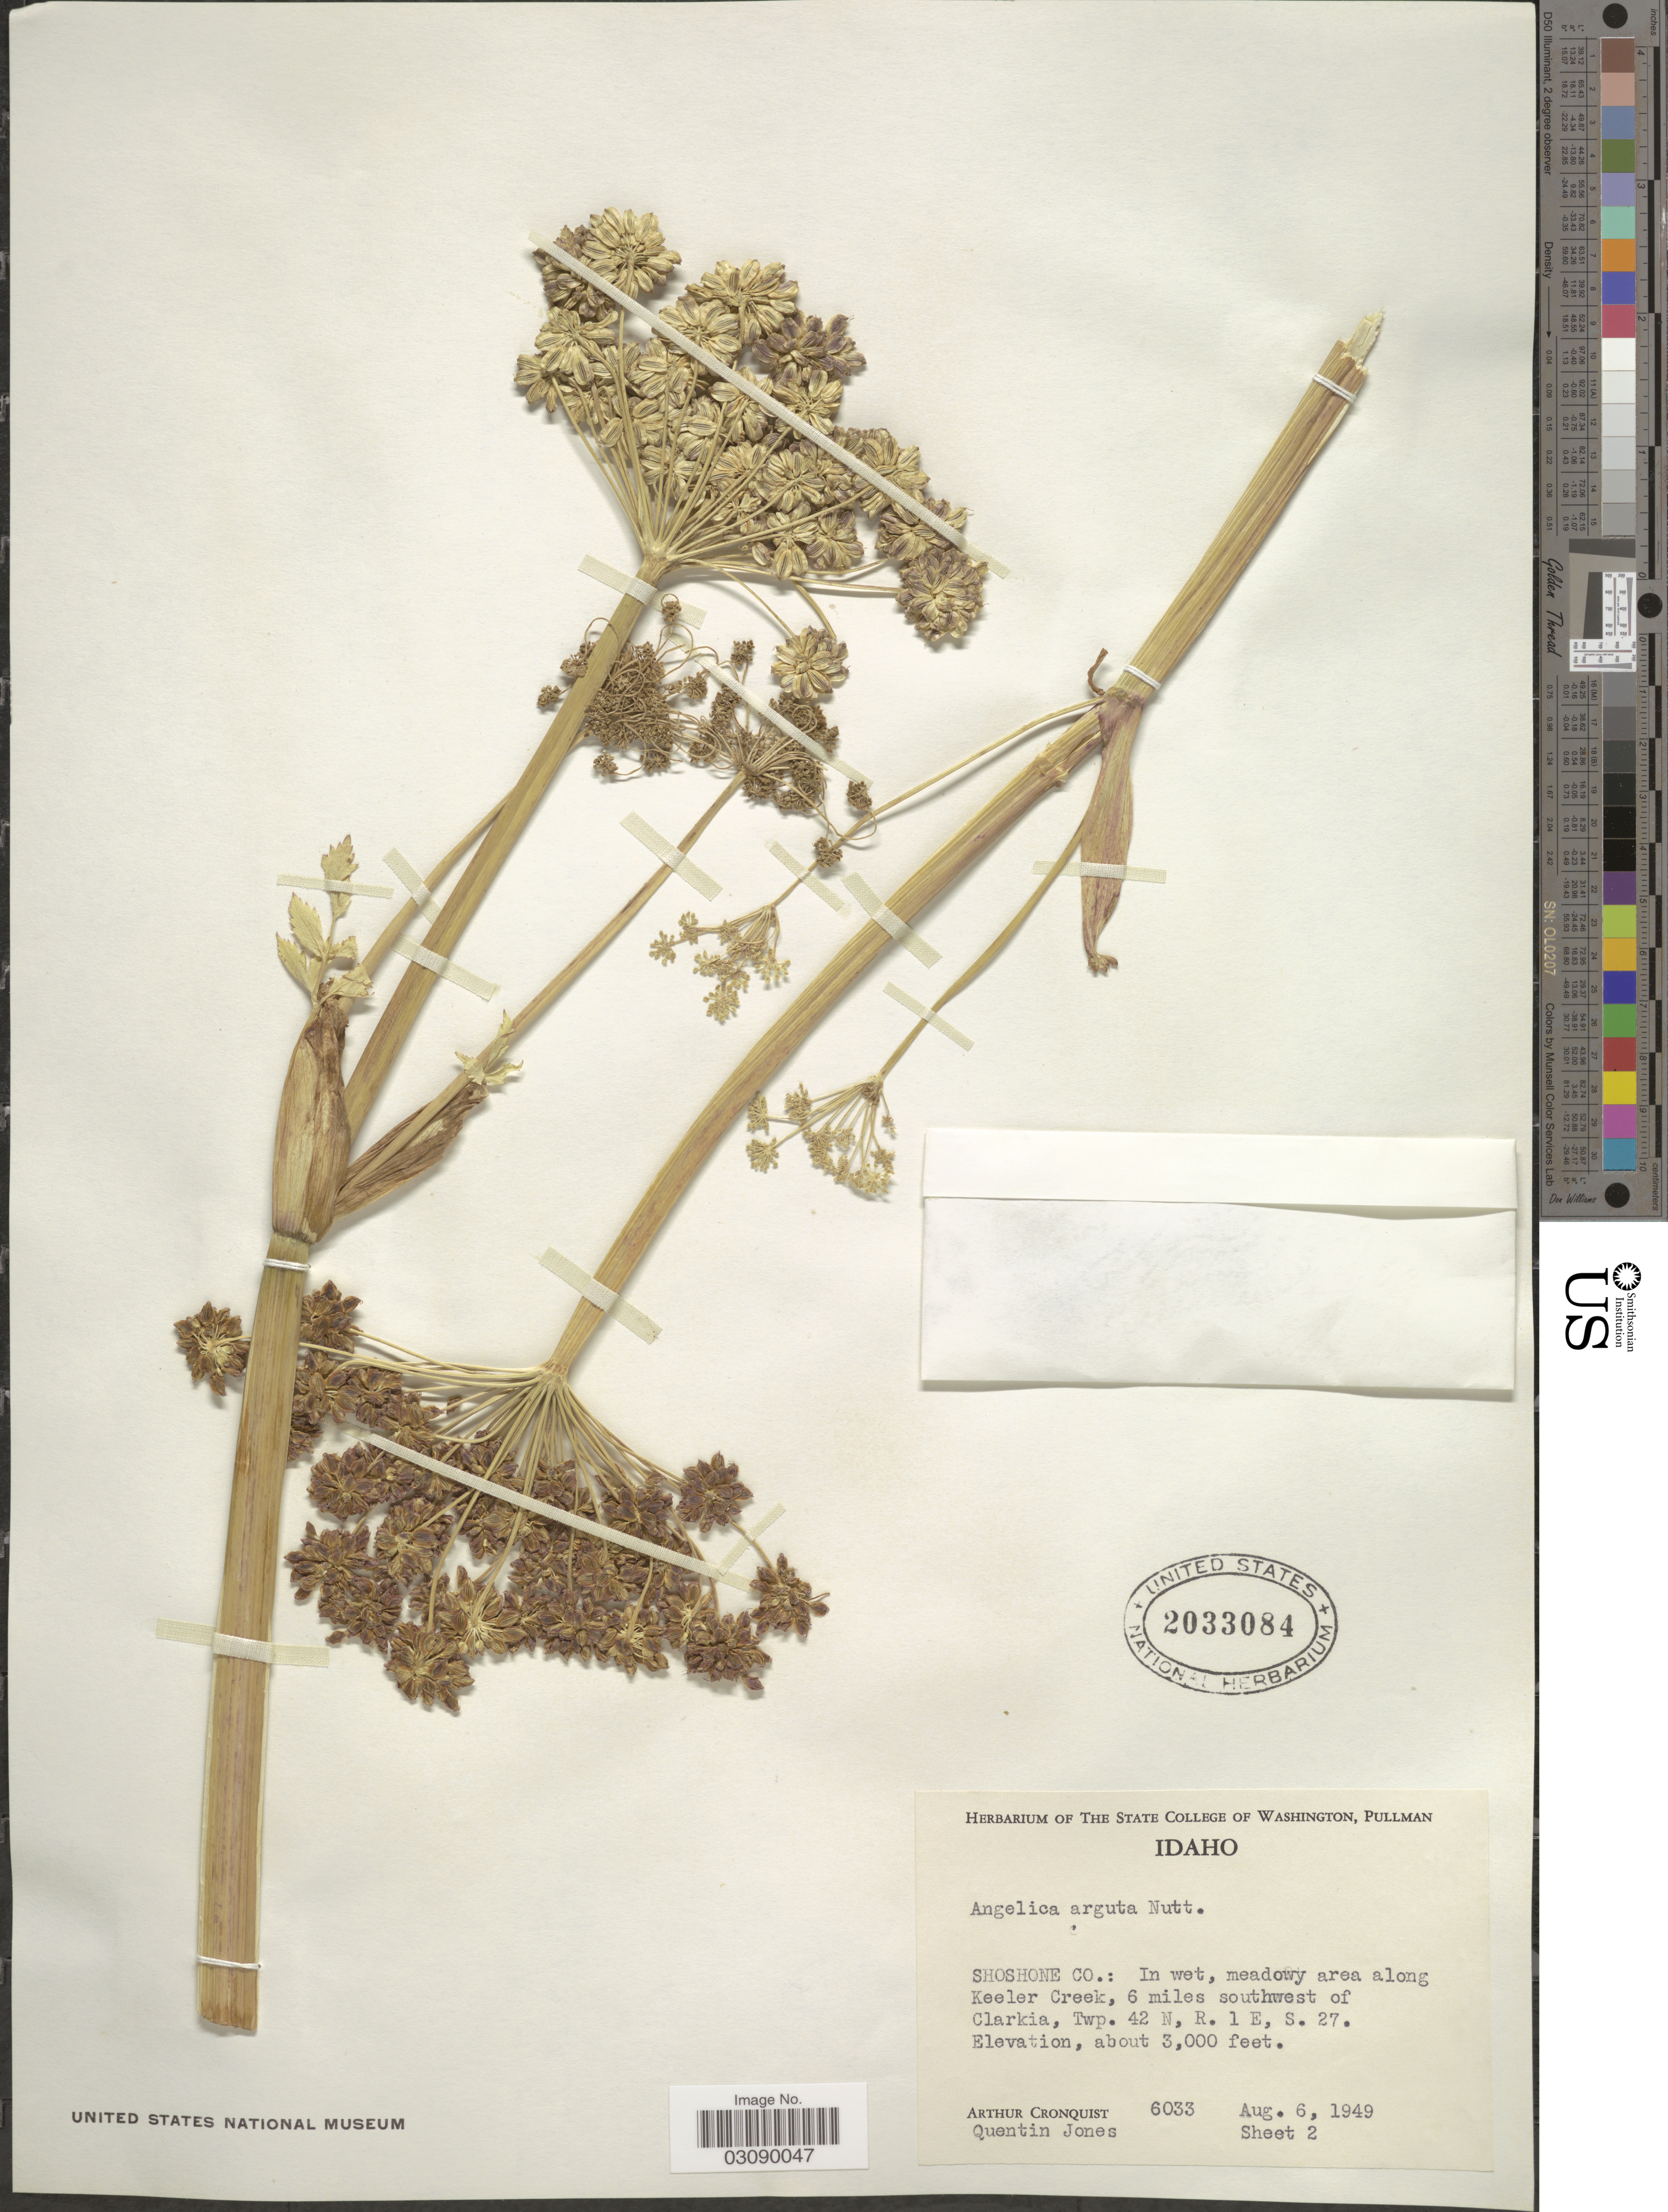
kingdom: Plantae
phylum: Tracheophyta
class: Magnoliopsida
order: Apiales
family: Apiaceae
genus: Angelica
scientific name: Angelica arguta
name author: Nutt.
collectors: A. J. Cronquist & Q. Jones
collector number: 6033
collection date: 1949-08-06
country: United States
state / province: Idaho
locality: Shoshone Co.: In wet, meadowy area along Keeler Creek, 6 miles southwest of Clarkia, Twp. 42 N, R. 1 E, S. 27.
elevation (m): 914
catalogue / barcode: US 2033084